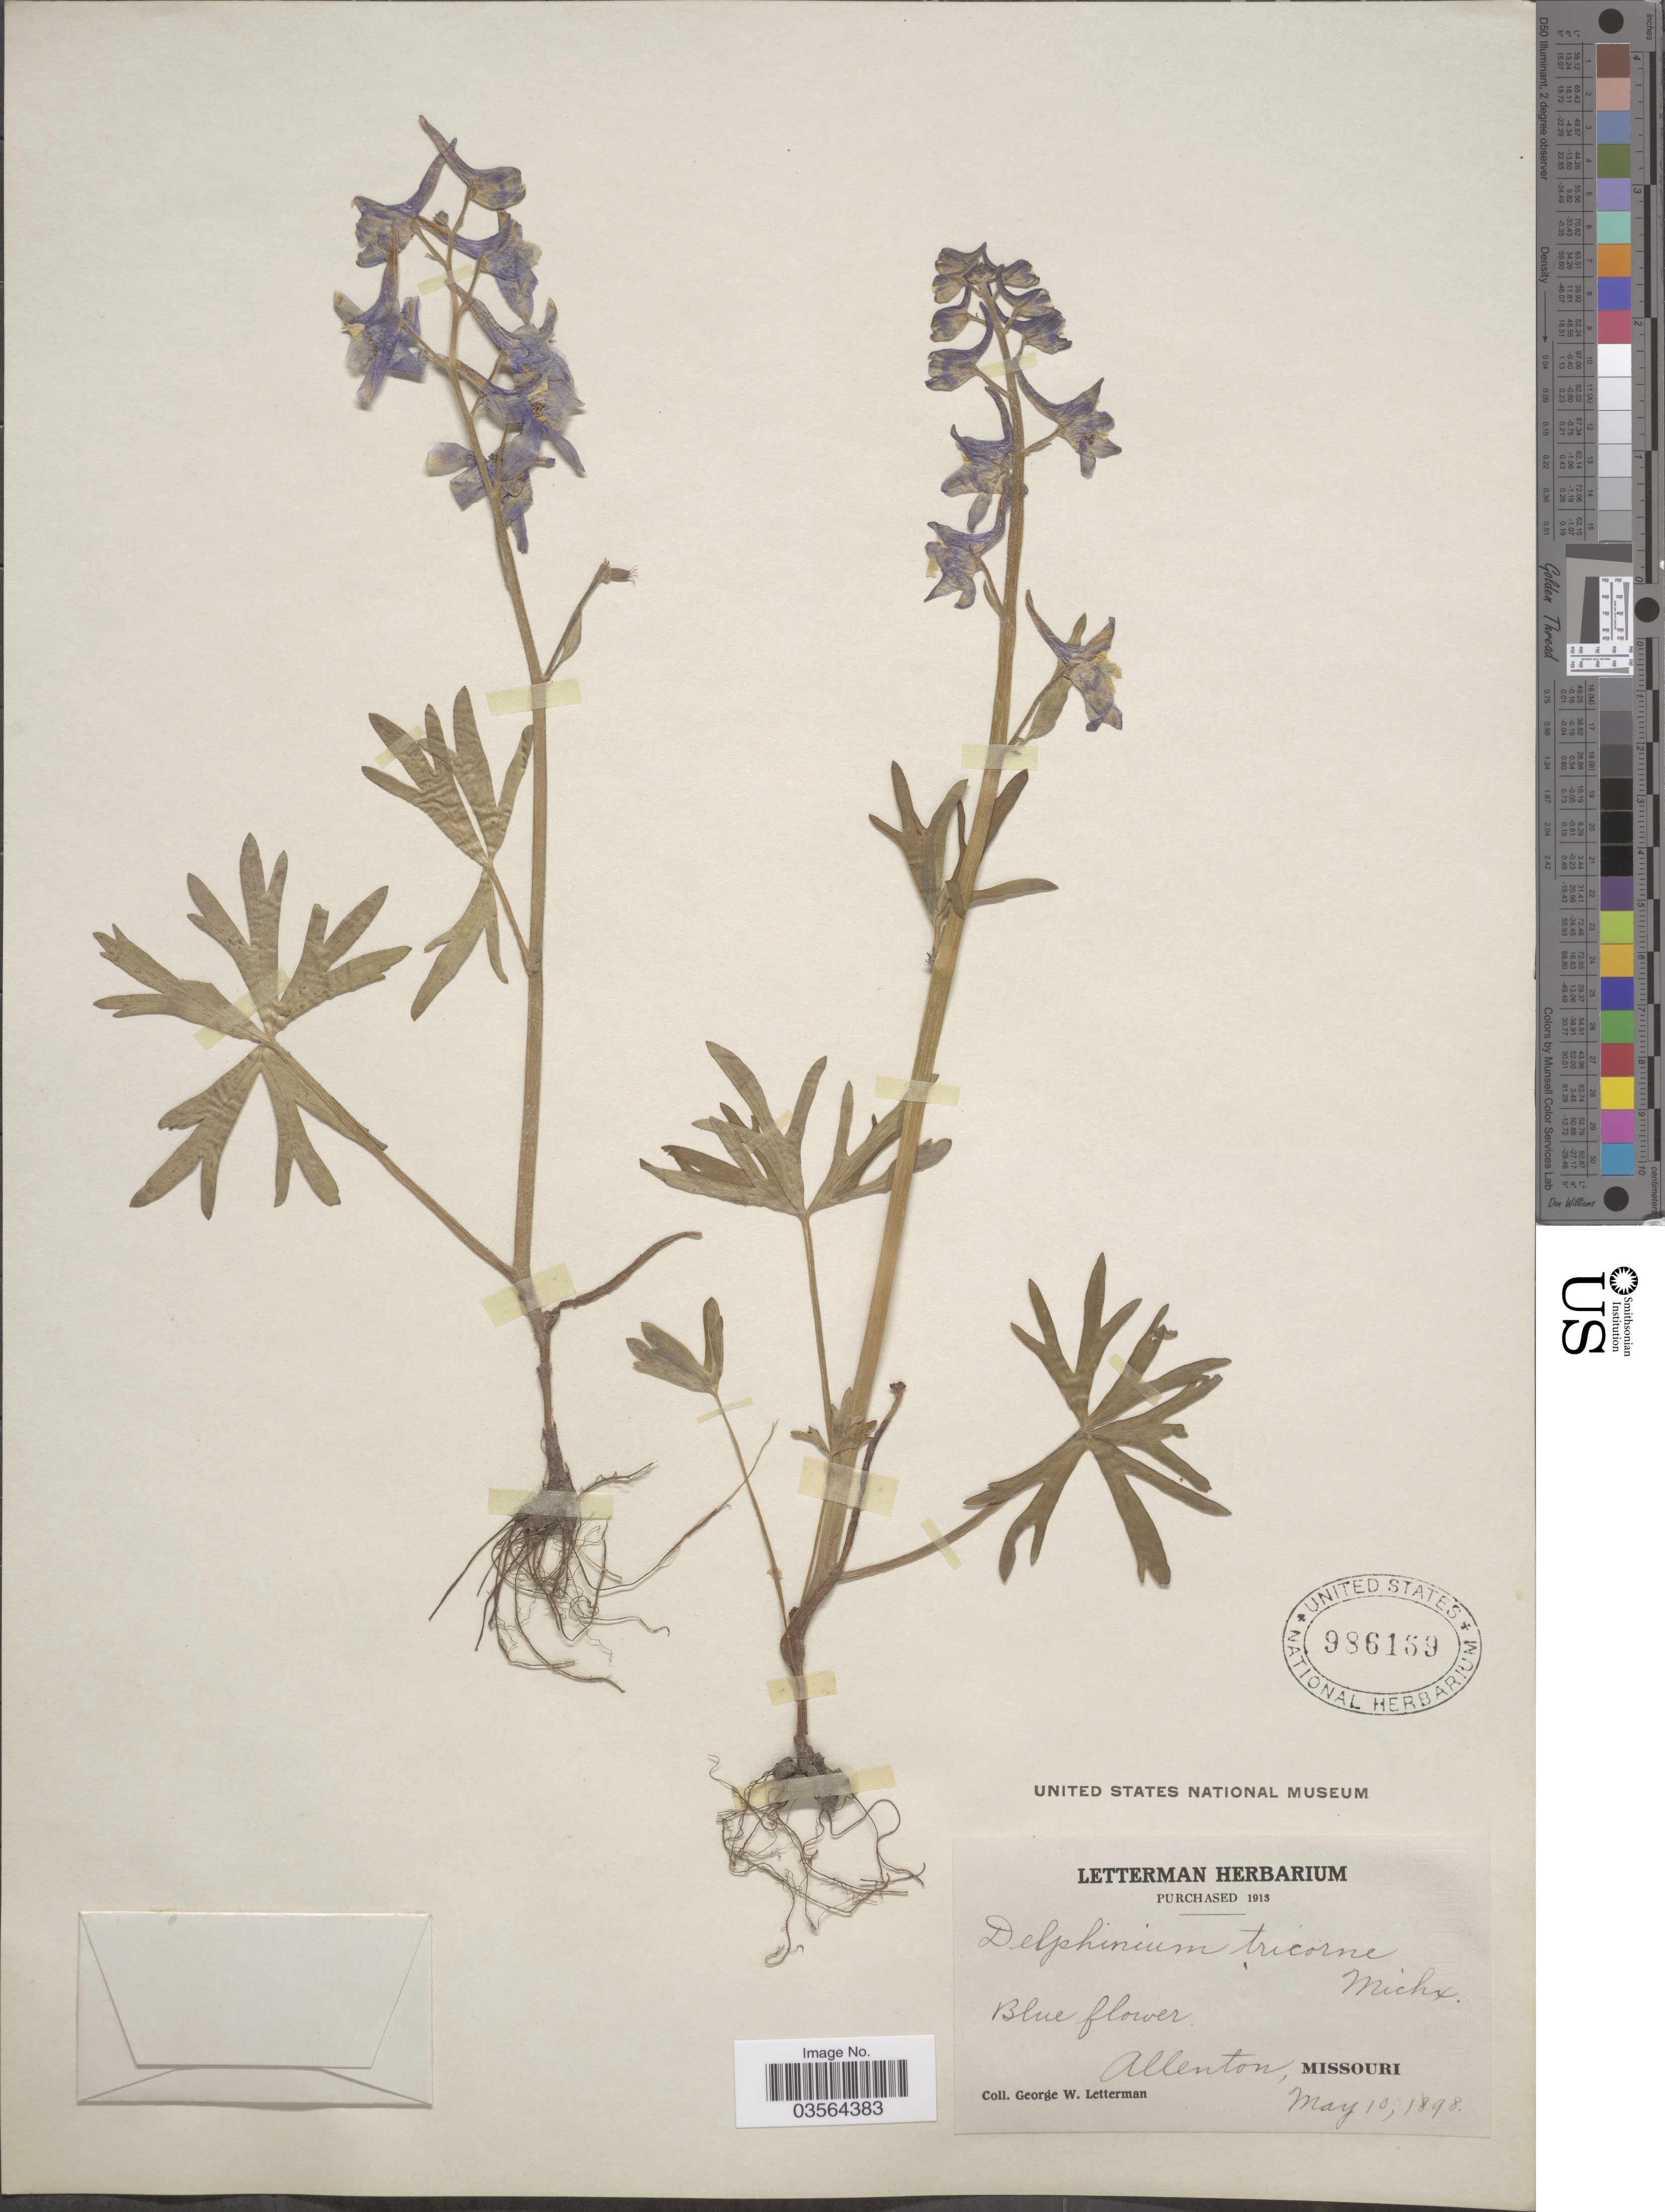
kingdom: Plantae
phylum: Tracheophyta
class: Magnoliopsida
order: Ranunculales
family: Ranunculaceae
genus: Delphinium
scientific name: Delphinium tricorne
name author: Michx.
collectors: G. W. Letterman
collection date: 1898-05-10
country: United States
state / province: Missouri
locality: Allenton.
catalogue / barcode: US 986169